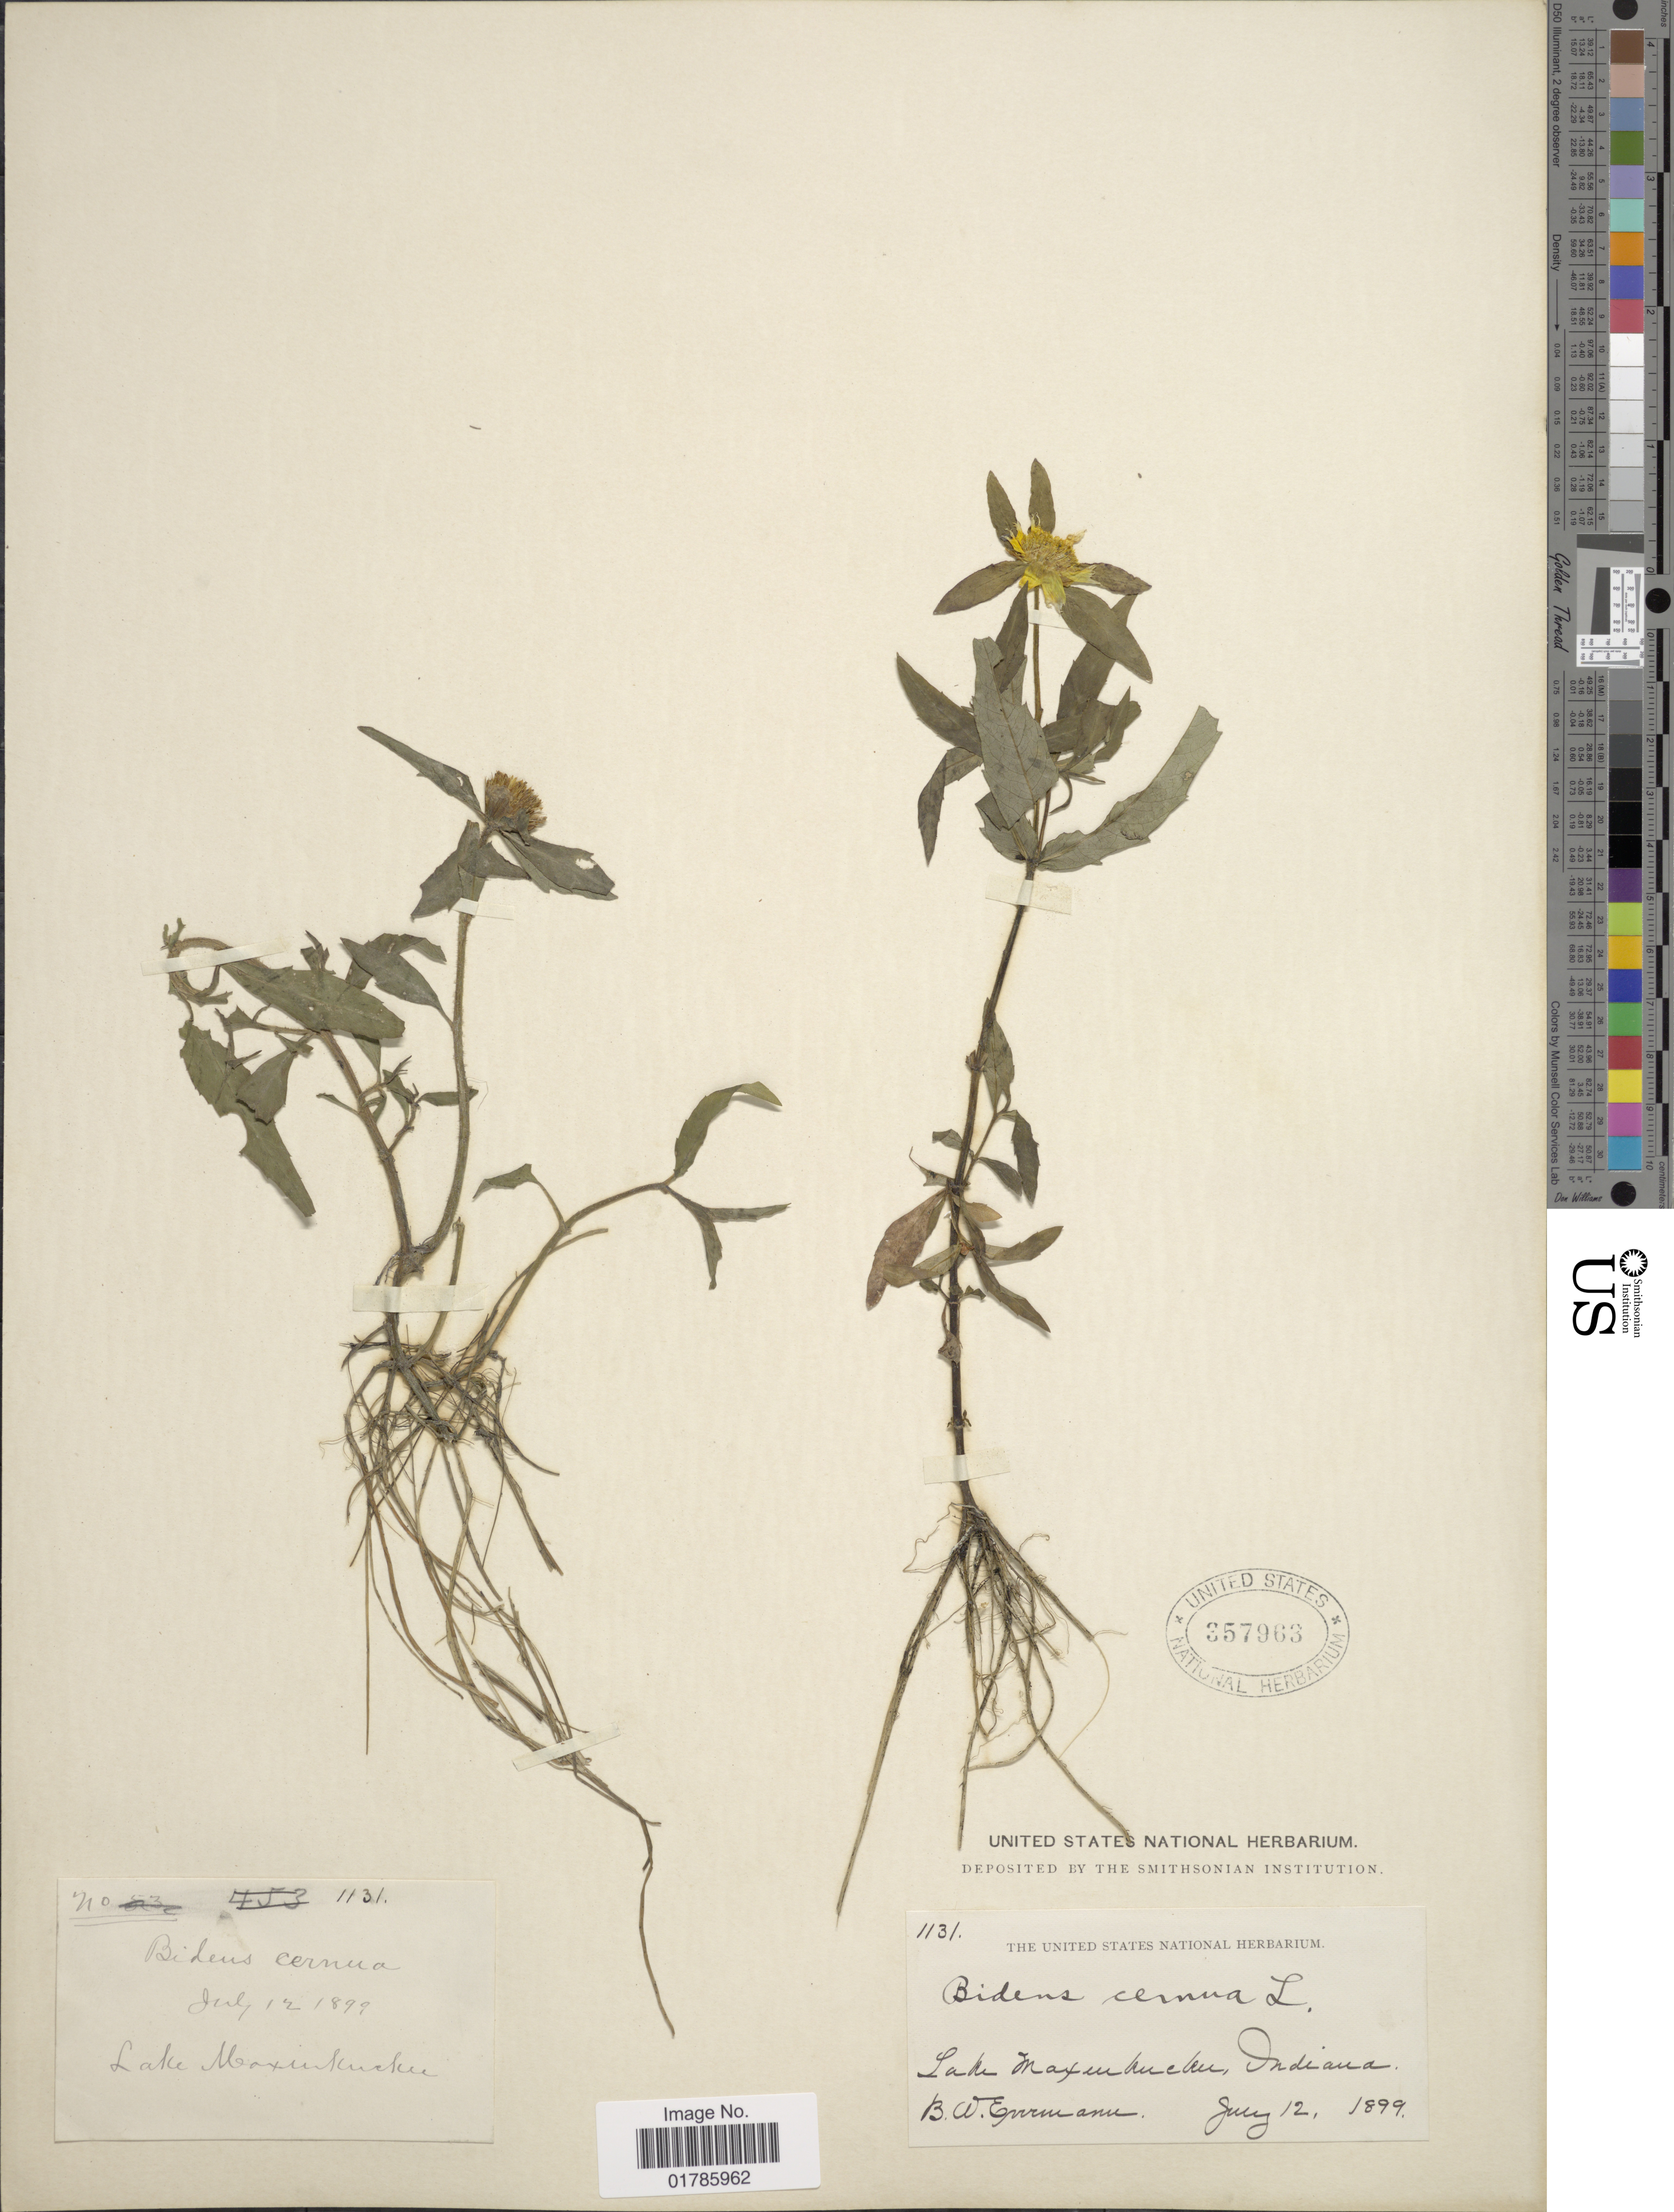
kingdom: Plantae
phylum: Tracheophyta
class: Magnoliopsida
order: Asterales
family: Asteraceae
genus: Bidens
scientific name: Bidens cernua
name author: L.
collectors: B. W. Evermann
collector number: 1131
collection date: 1899-07-12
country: United States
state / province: Indiana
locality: Lake Maxinkuckee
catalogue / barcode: US 357963